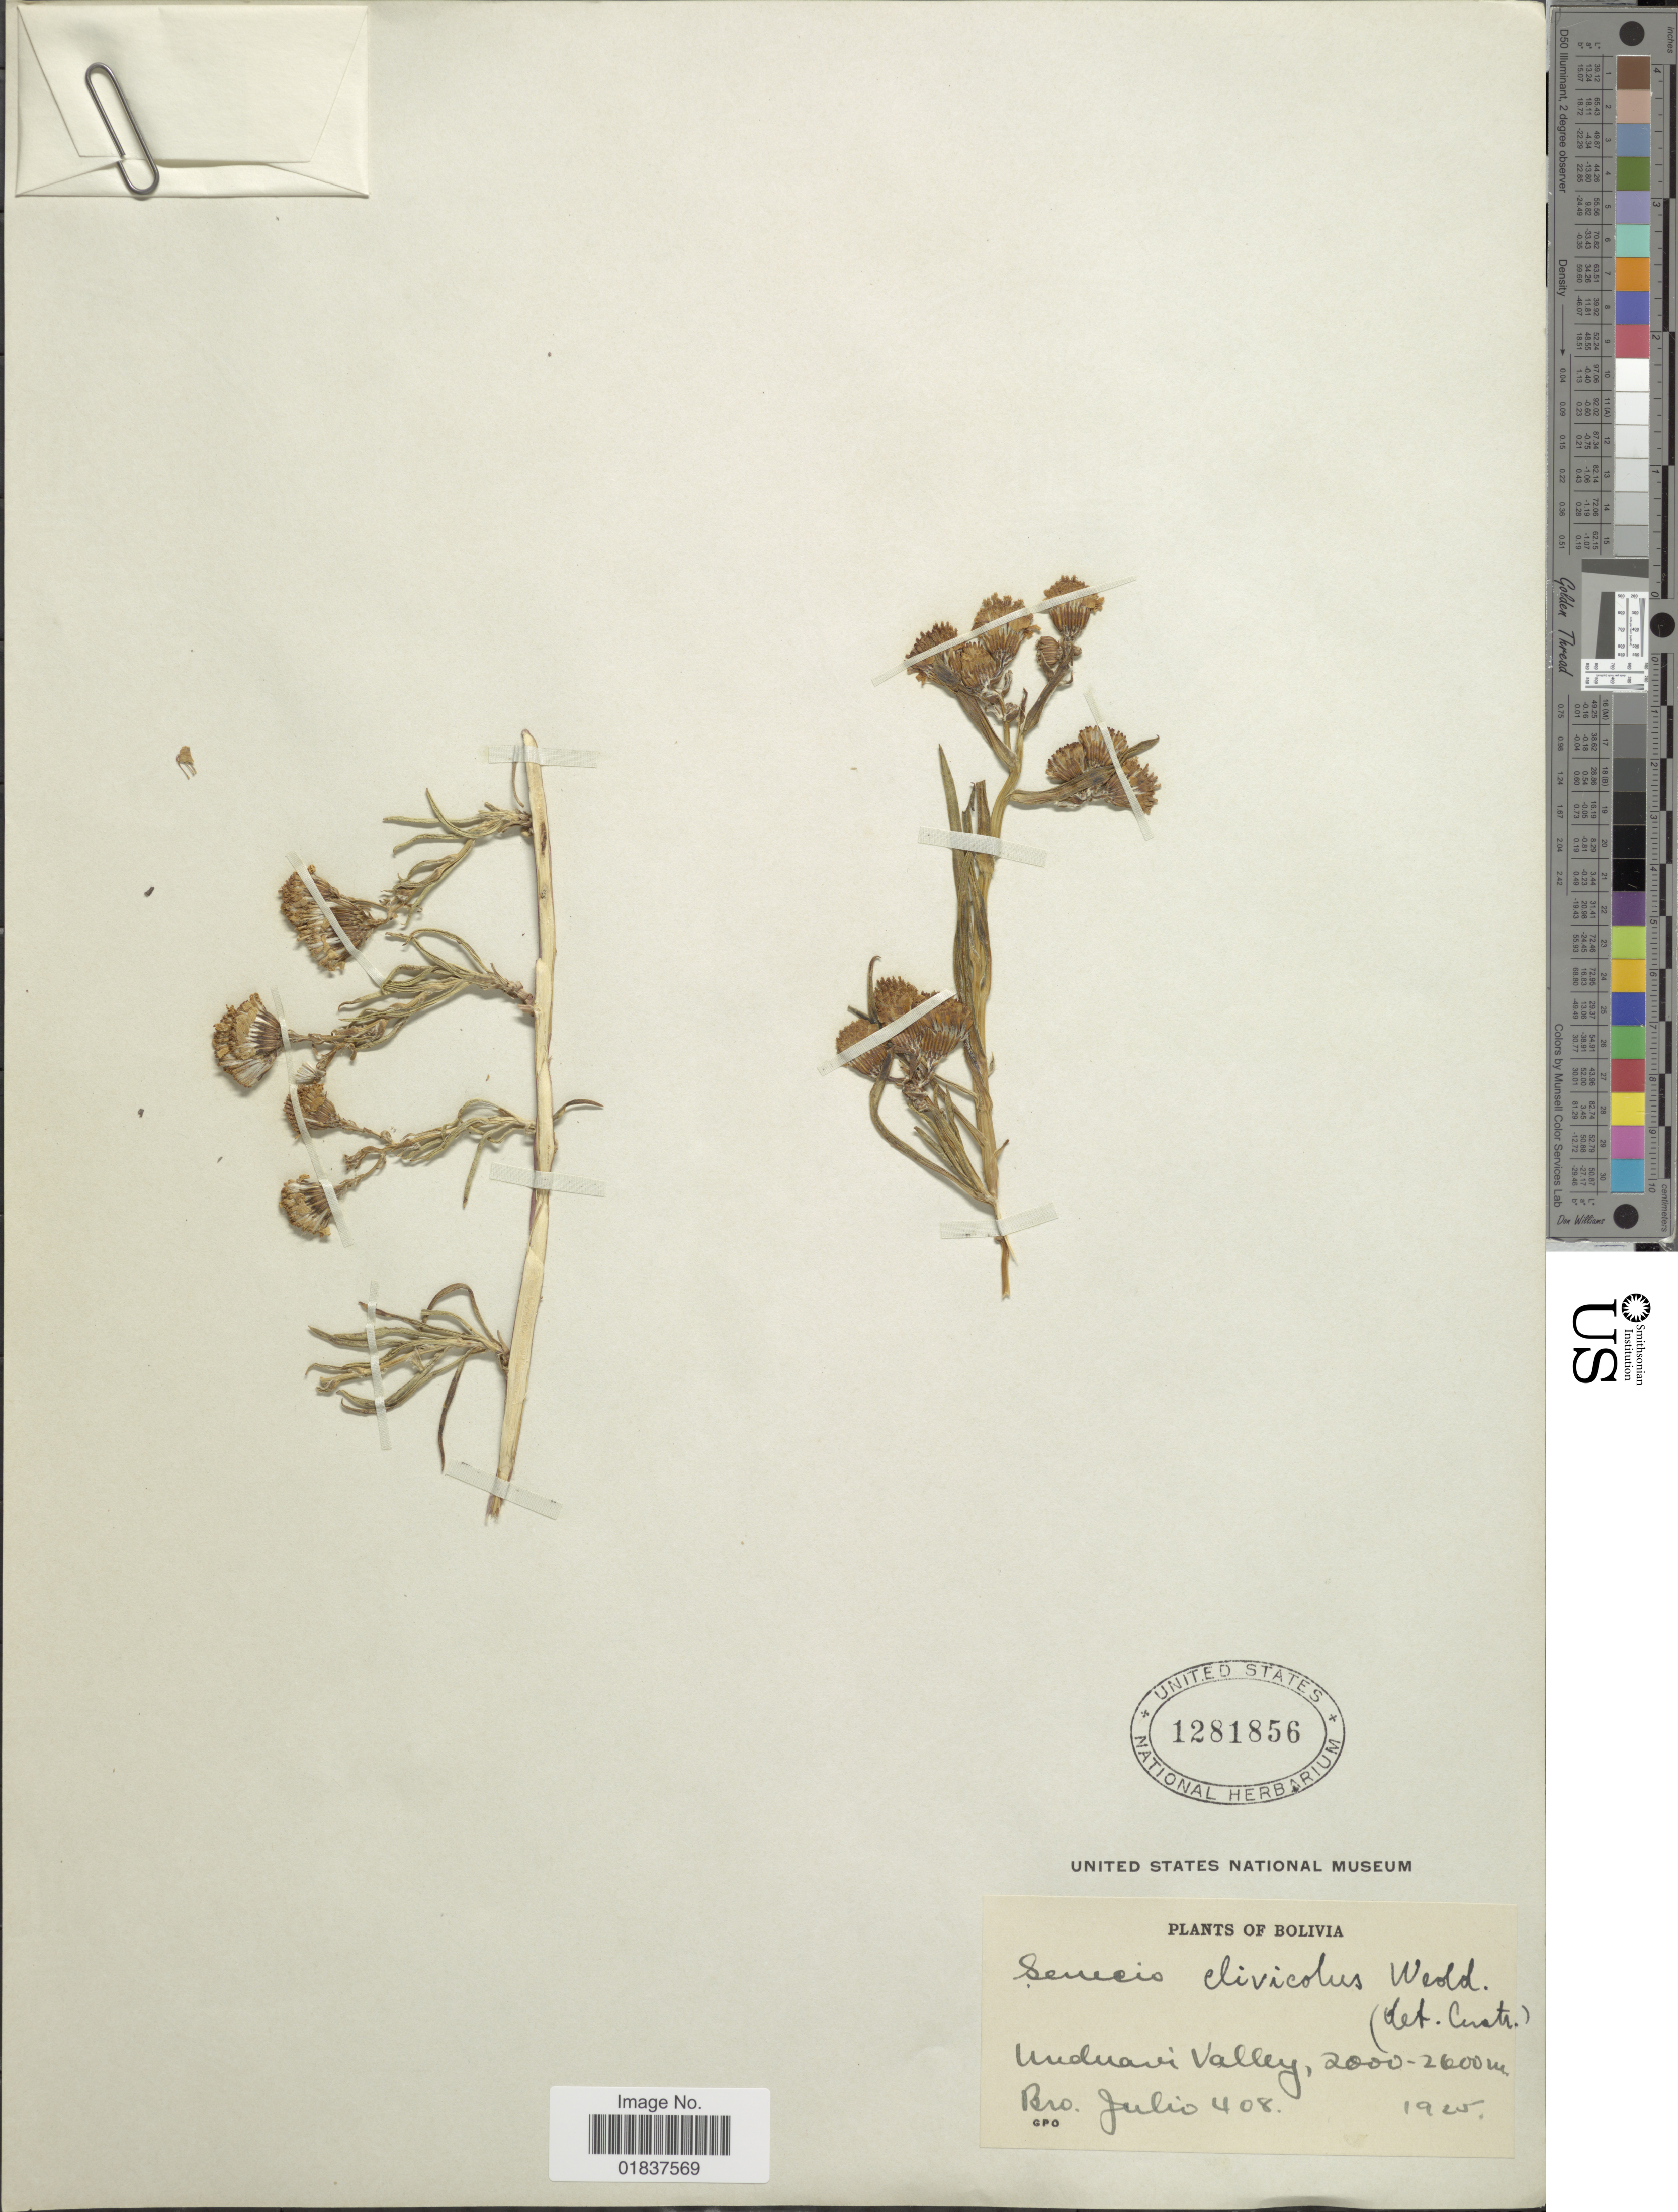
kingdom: Plantae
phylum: Tracheophyta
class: Magnoliopsida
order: Asterales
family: Asteraceae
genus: Senecio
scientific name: Senecio clivicola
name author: Wedd.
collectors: Bro. Julio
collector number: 408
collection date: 1925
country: Bolivia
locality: Unduavi Valley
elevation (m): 2000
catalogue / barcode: US 1281856